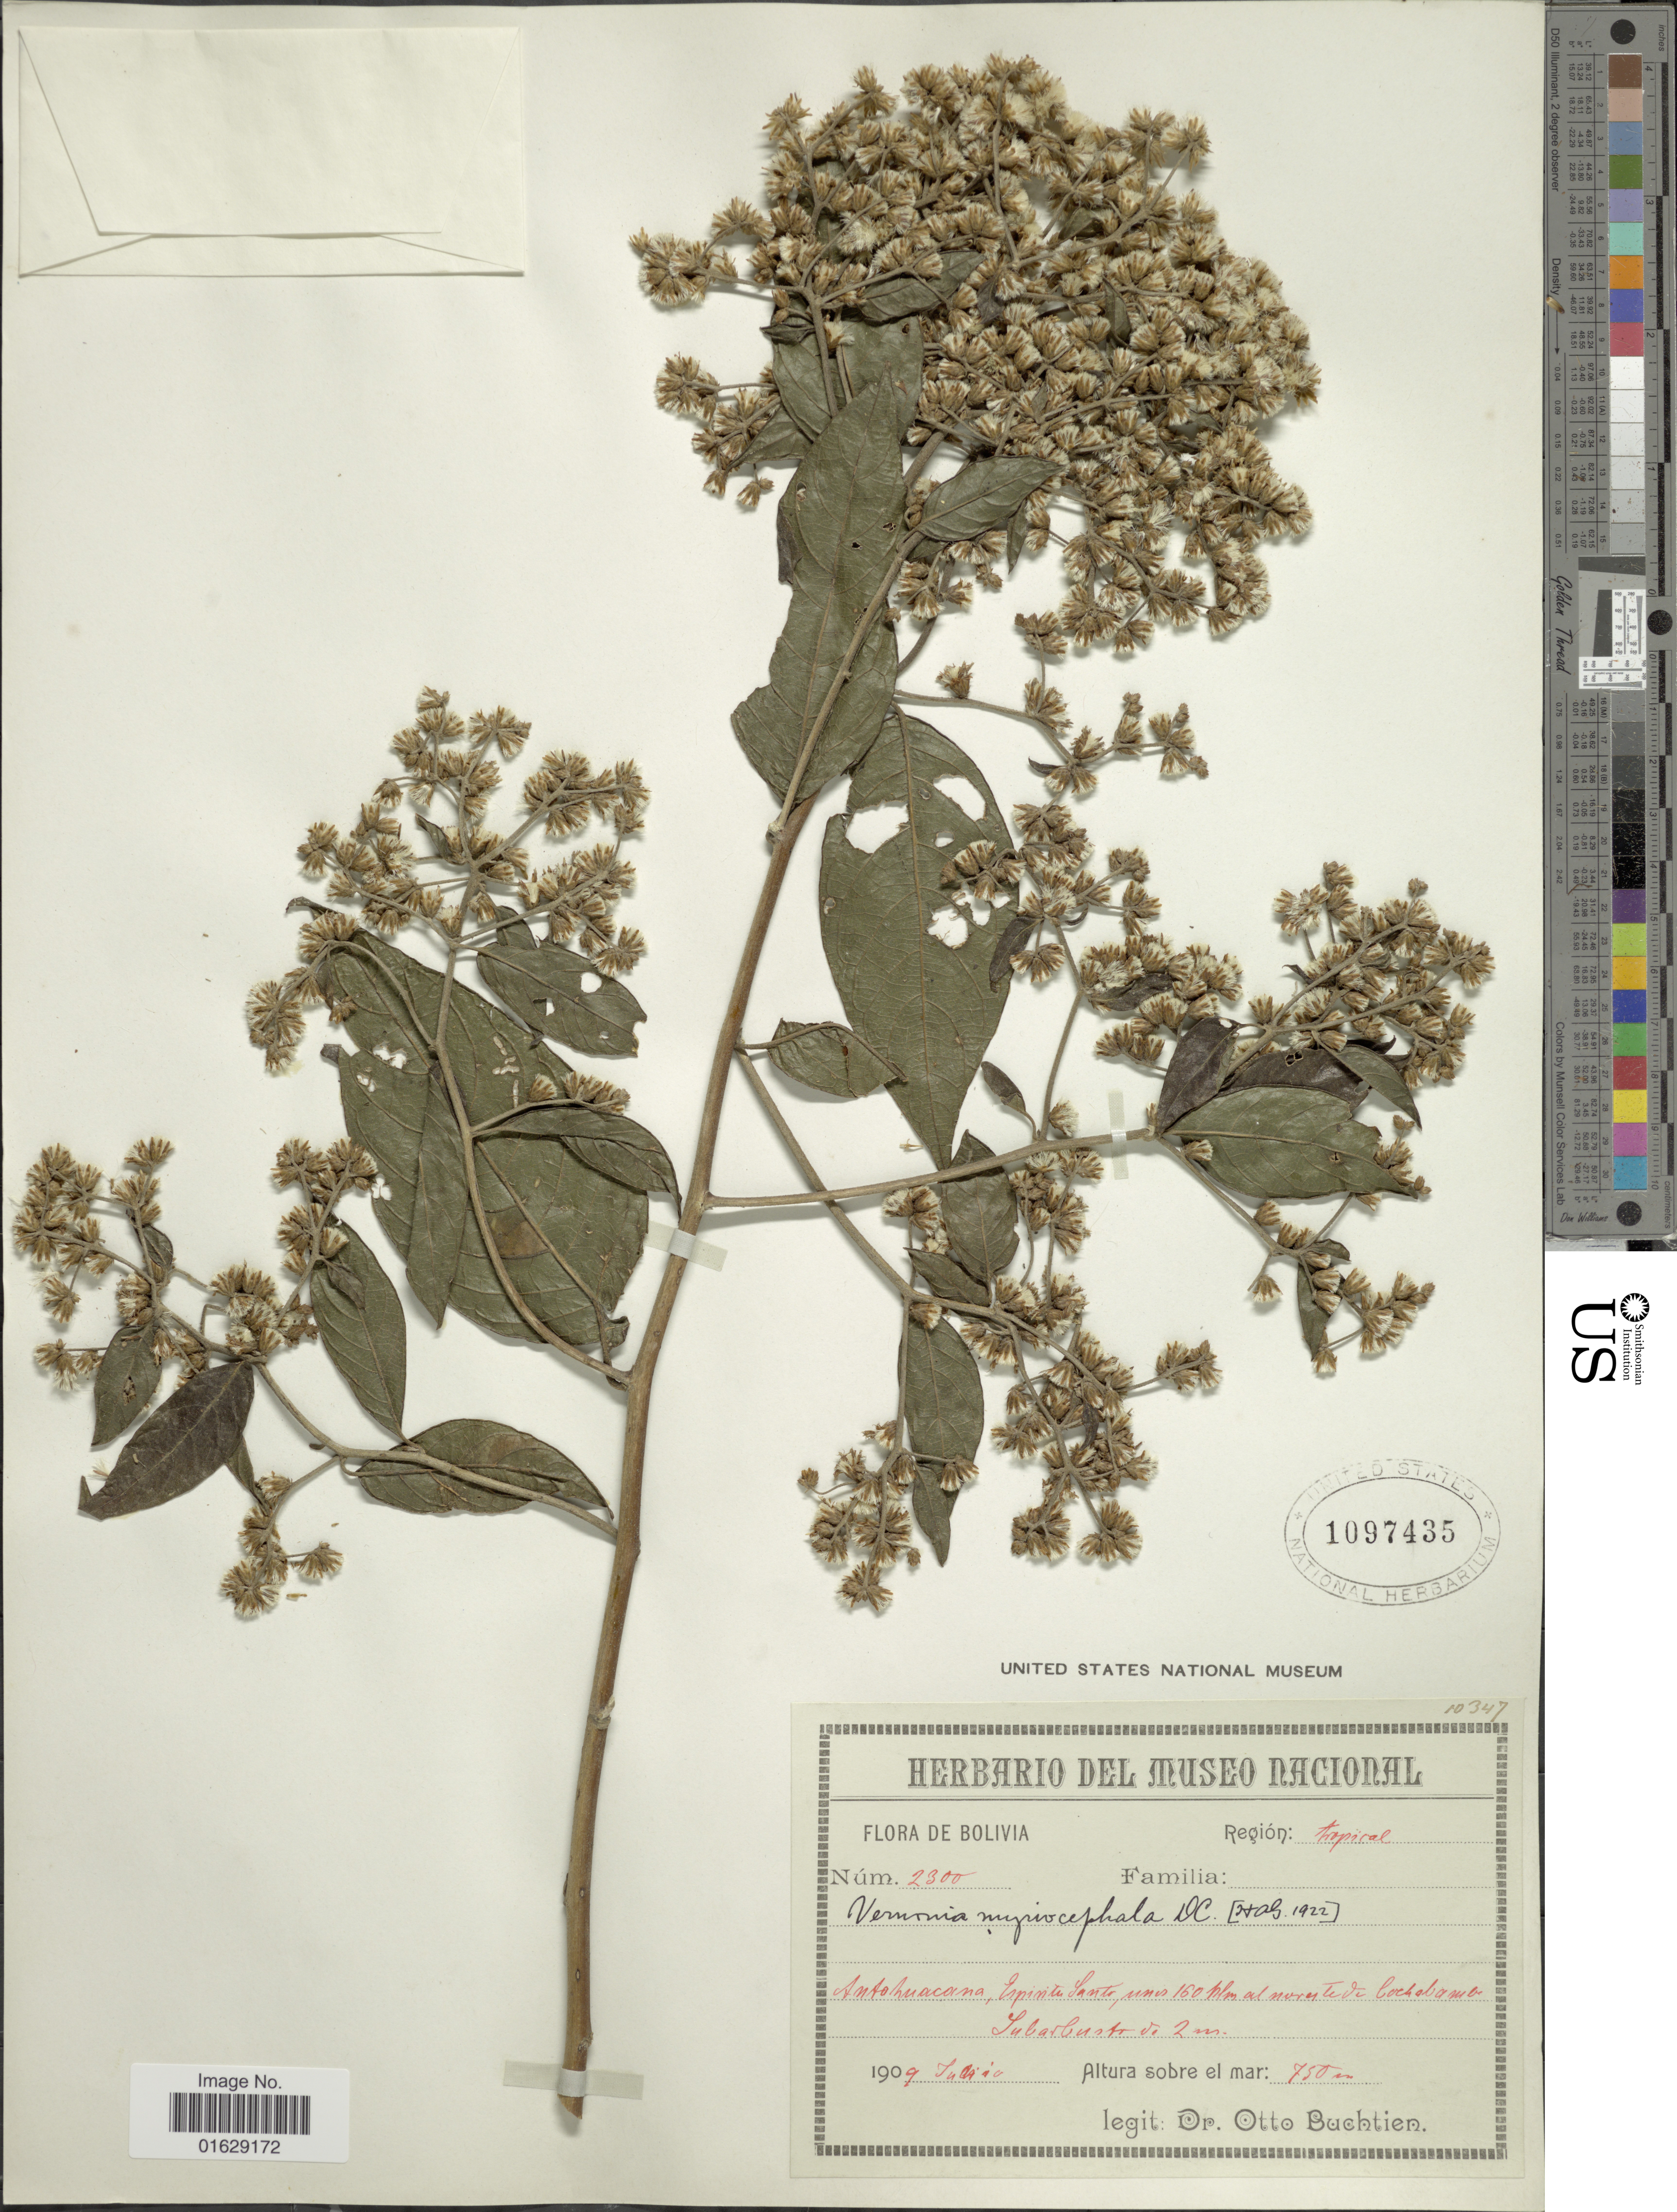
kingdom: Plantae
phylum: Tracheophyta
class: Magnoliopsida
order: Asterales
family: Asteraceae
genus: Lepidaploa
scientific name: Lepidaploa myriocephala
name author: (DC.) H. Rob.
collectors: O. Buchtien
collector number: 2300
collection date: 1909-07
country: Bolivia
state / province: Cochabamba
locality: Antohuacana, Espíritu Santo, 160 km N of Cochabamba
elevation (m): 750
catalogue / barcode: US 1097435